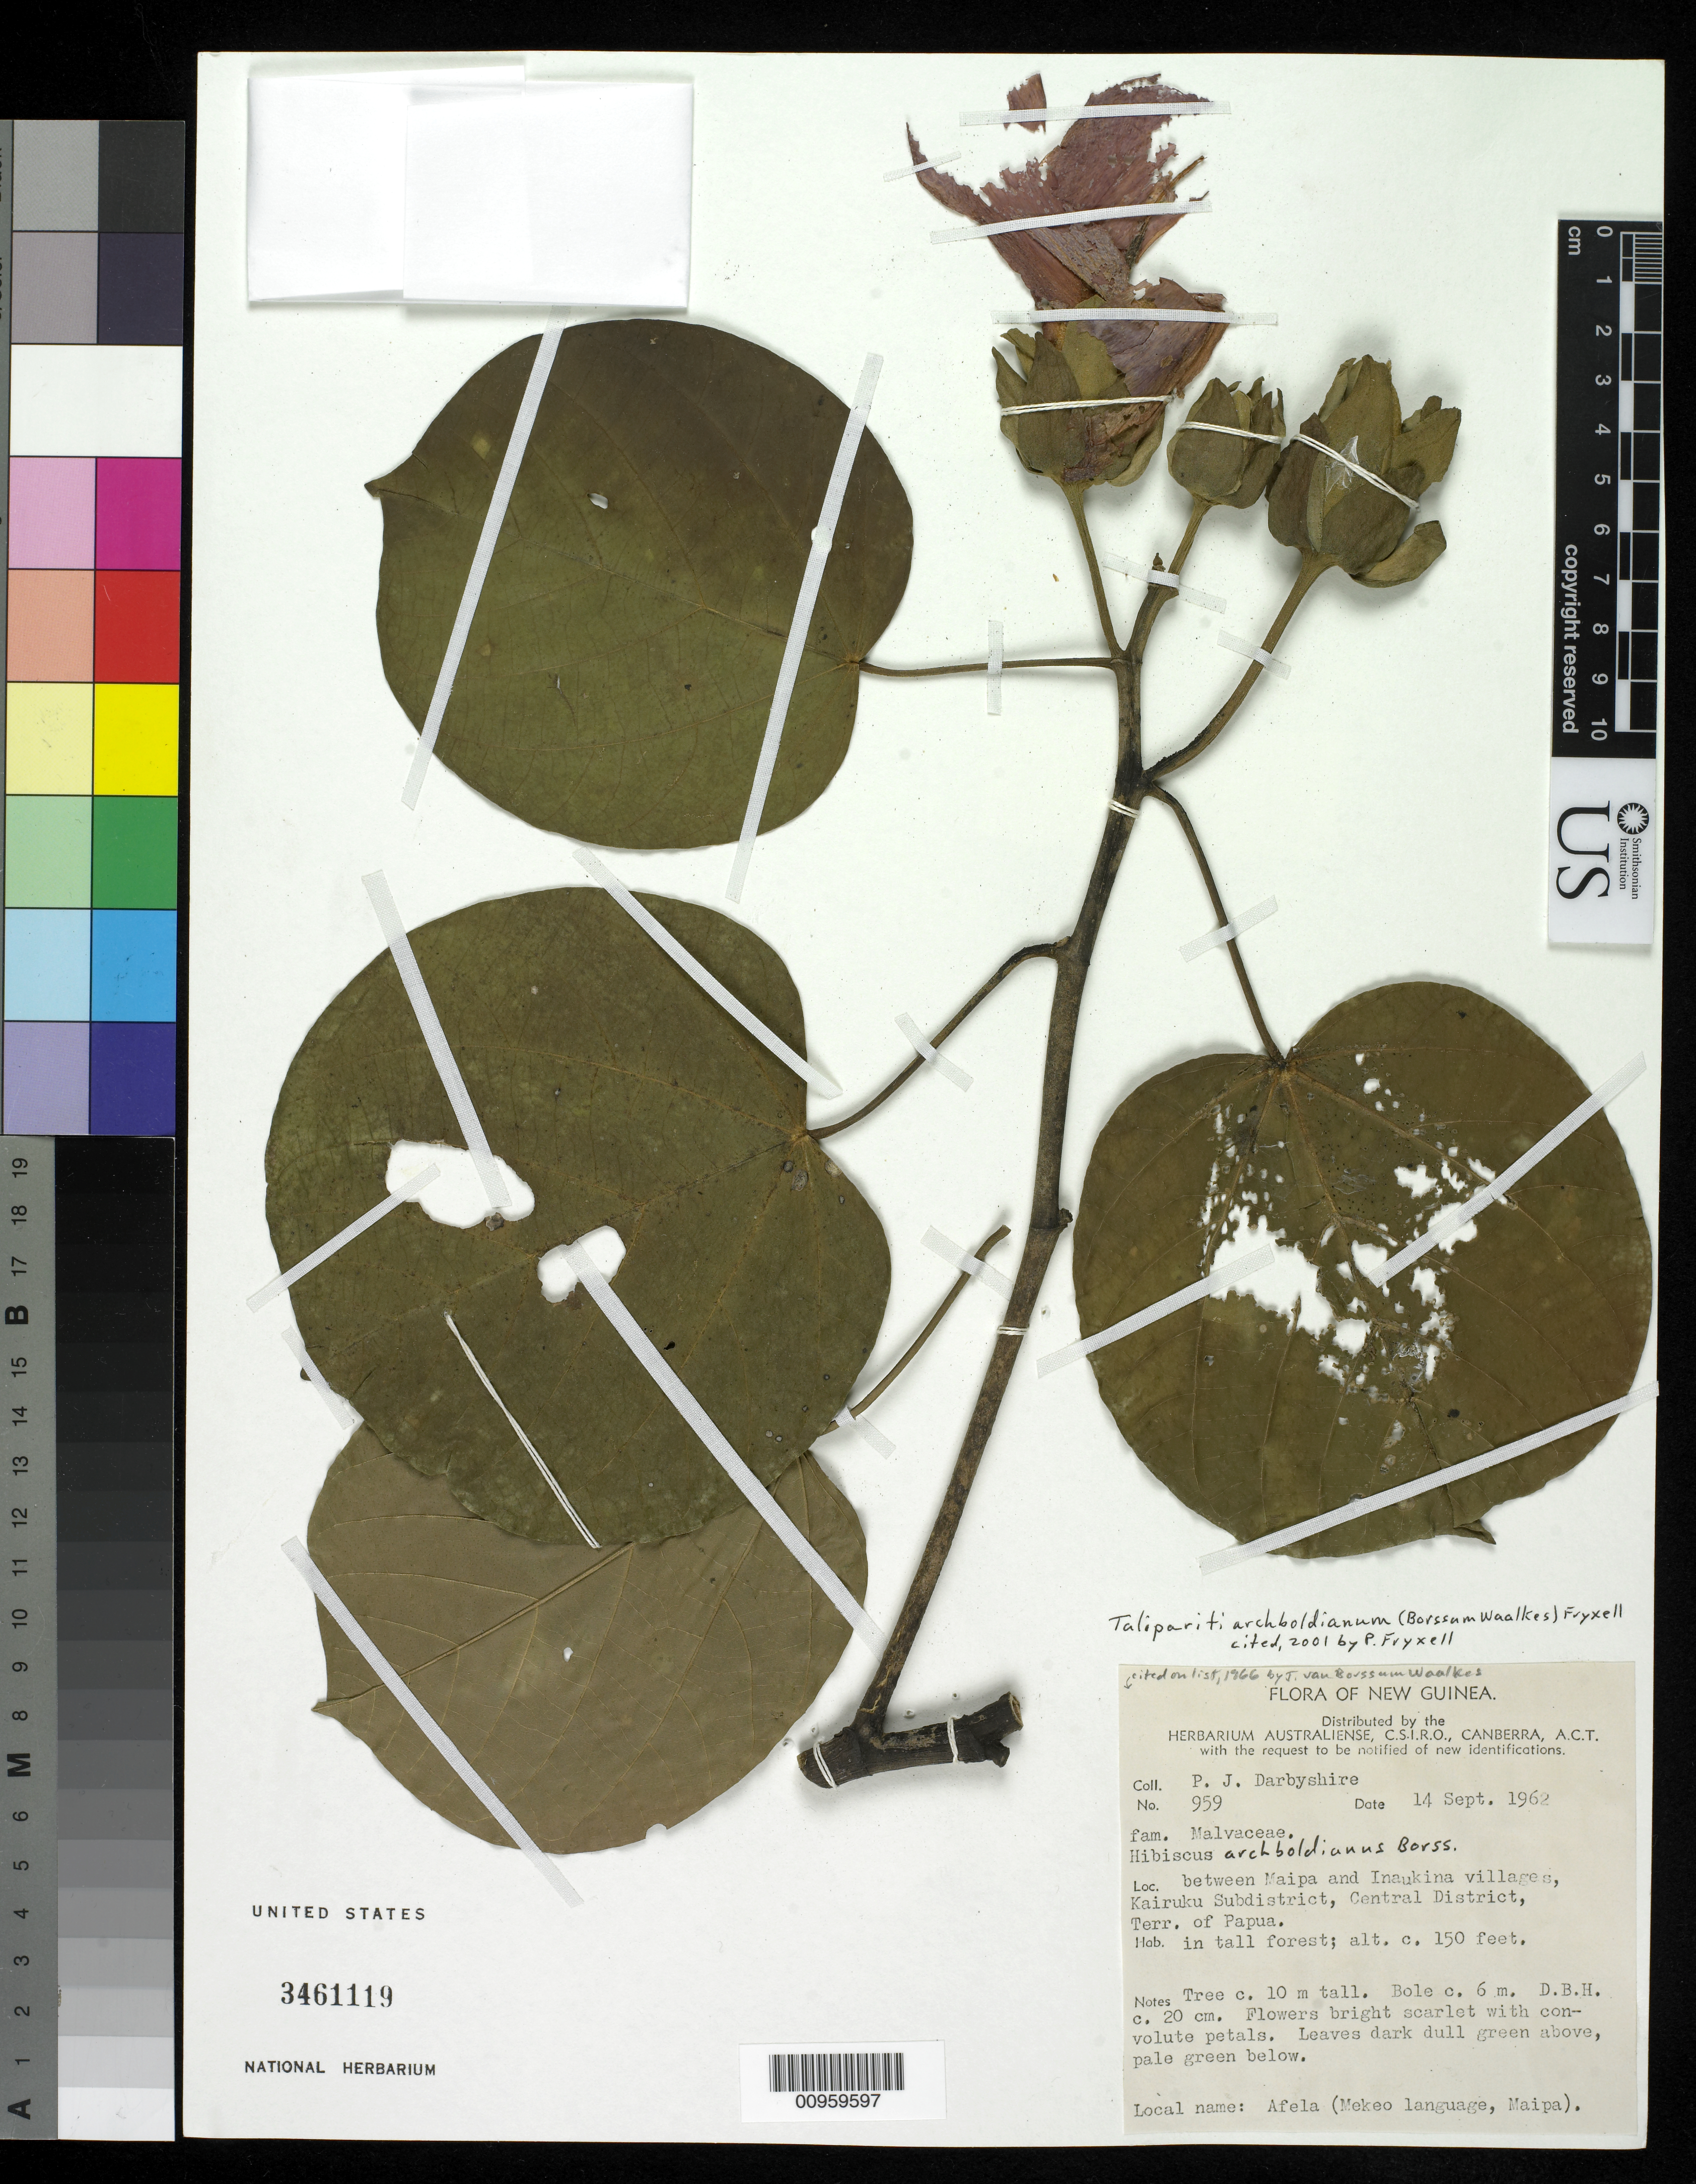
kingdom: Plantae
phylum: Tracheophyta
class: Magnoliopsida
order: Malvales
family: Malvaceae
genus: Talipariti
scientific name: Talipariti archboldianum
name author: (Borss.Waalk.) Fryxell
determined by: Dorr, Laurence J., Curator (BOT), Smithsonian Institution - National Museum of Natural History (UNITED STATES)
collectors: P. Darbyshire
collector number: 959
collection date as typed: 14 Sep 1962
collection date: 1962-09-14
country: Papua New Guinea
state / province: Central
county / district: Kairuku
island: New Guinea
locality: Between Maipa and Inaukina Village, Kairuku Subdistrict, Central District, Terr. of Papua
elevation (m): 46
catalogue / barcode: US 3461119